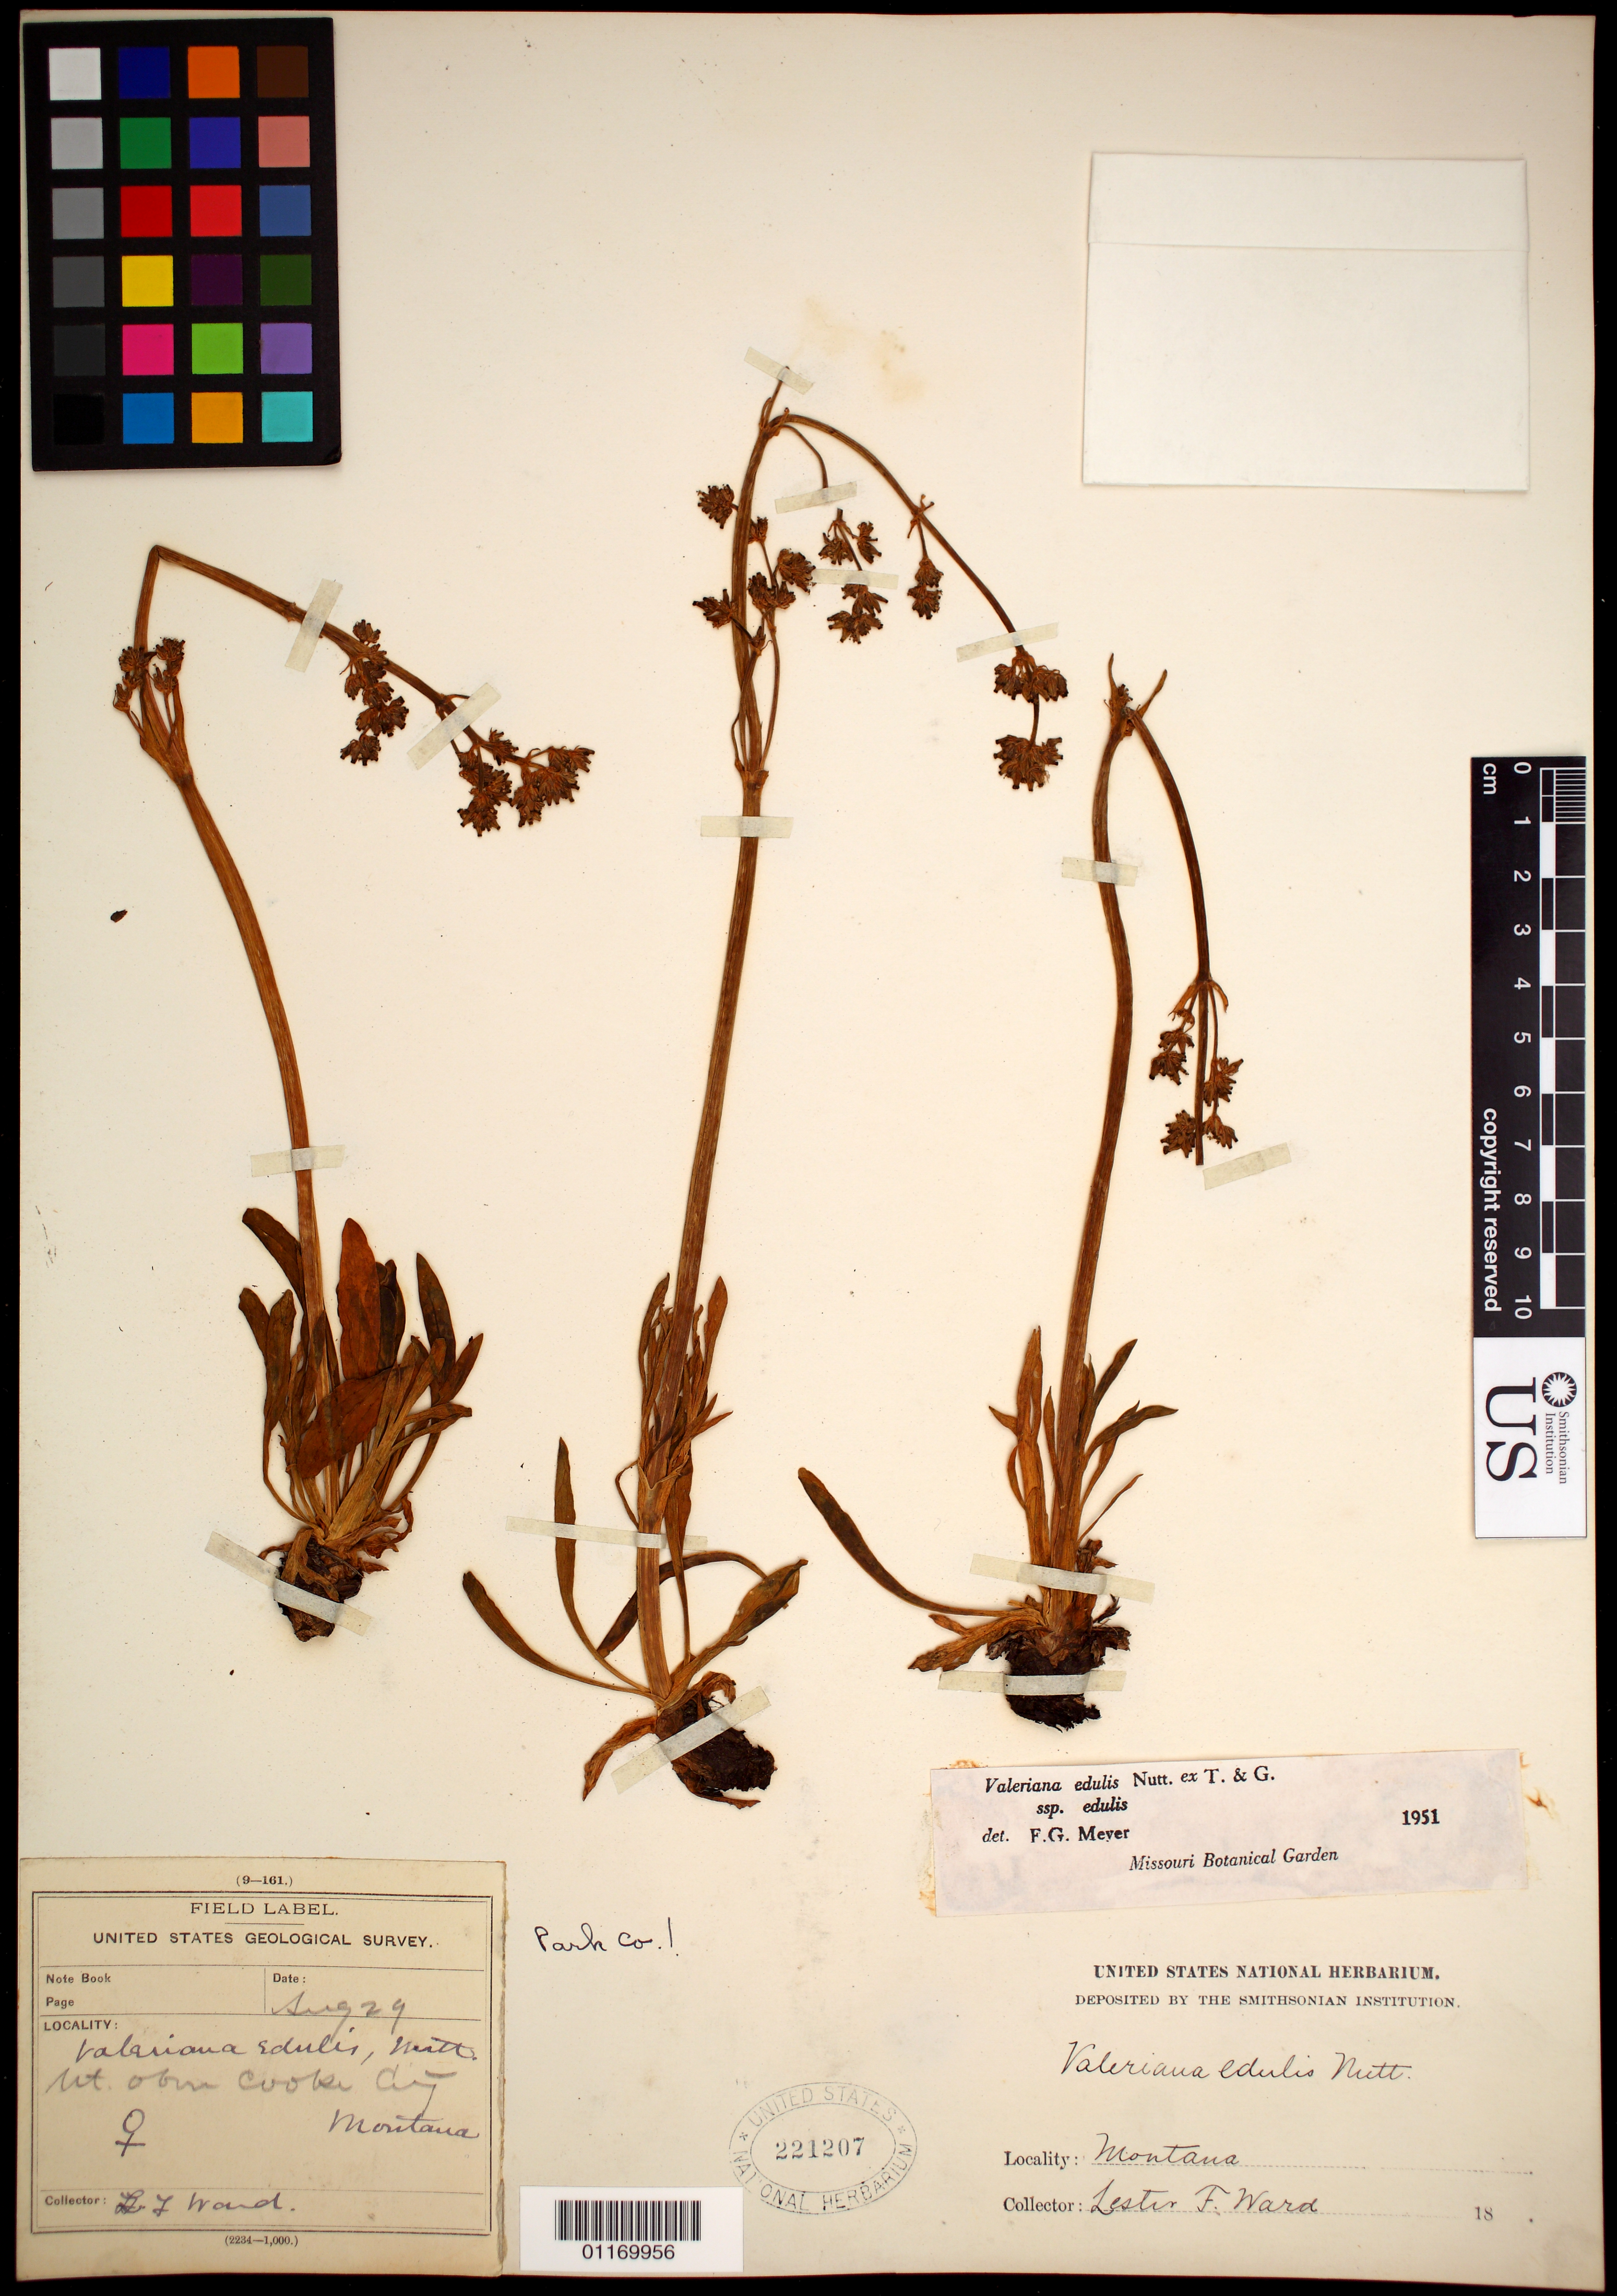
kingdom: Plantae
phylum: Tracheophyta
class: Magnoliopsida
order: Dipsacales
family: Caprifoliaceae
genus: Valeriana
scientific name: Valeriana edulis subsp. edulis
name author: Nutt.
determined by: Meyer, F. G.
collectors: L. F. Ward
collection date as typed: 29 Aug 18--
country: United States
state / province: Montana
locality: Mt. above Cooke City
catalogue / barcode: US 221207